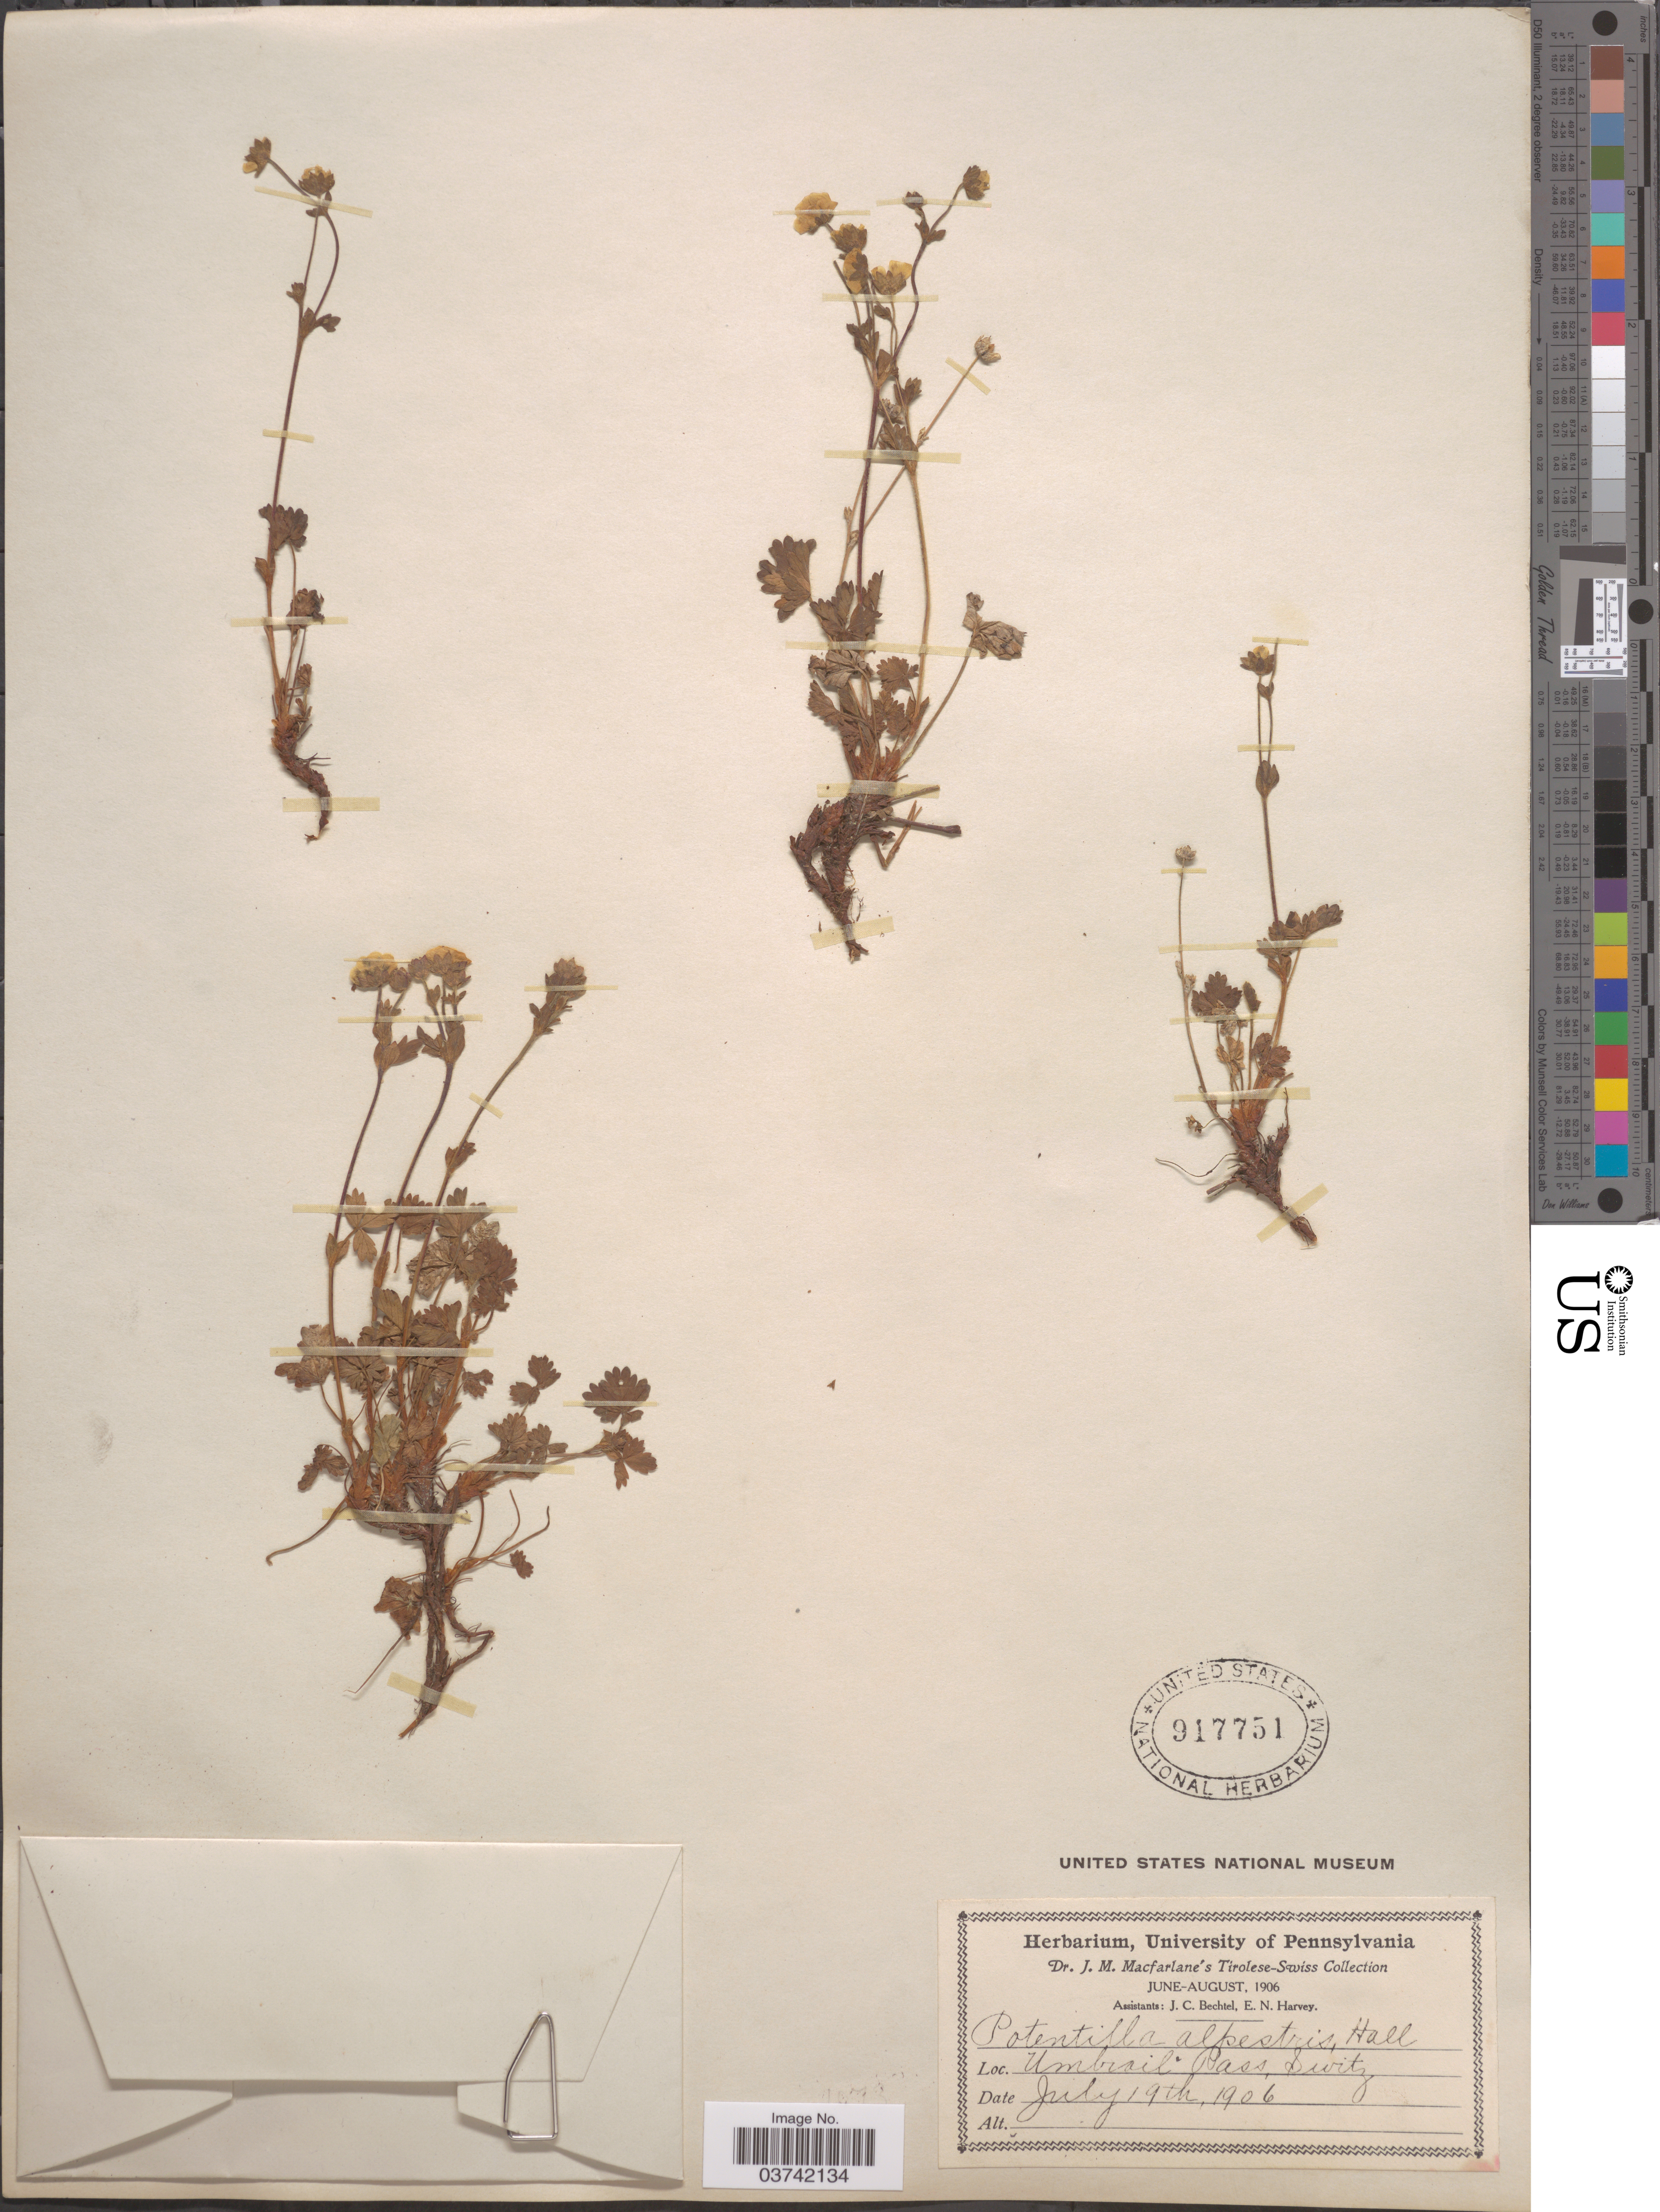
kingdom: Plantae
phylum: Tracheophyta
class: Magnoliopsida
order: Rosales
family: Rosaceae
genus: Potentilla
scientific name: Potentilla alpestris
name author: Haller f.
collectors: J. Macfarlane, J. Bechtel & E. Harvey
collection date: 1906-07-19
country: Switzerland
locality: Umbrail Pass.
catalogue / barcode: US 917751